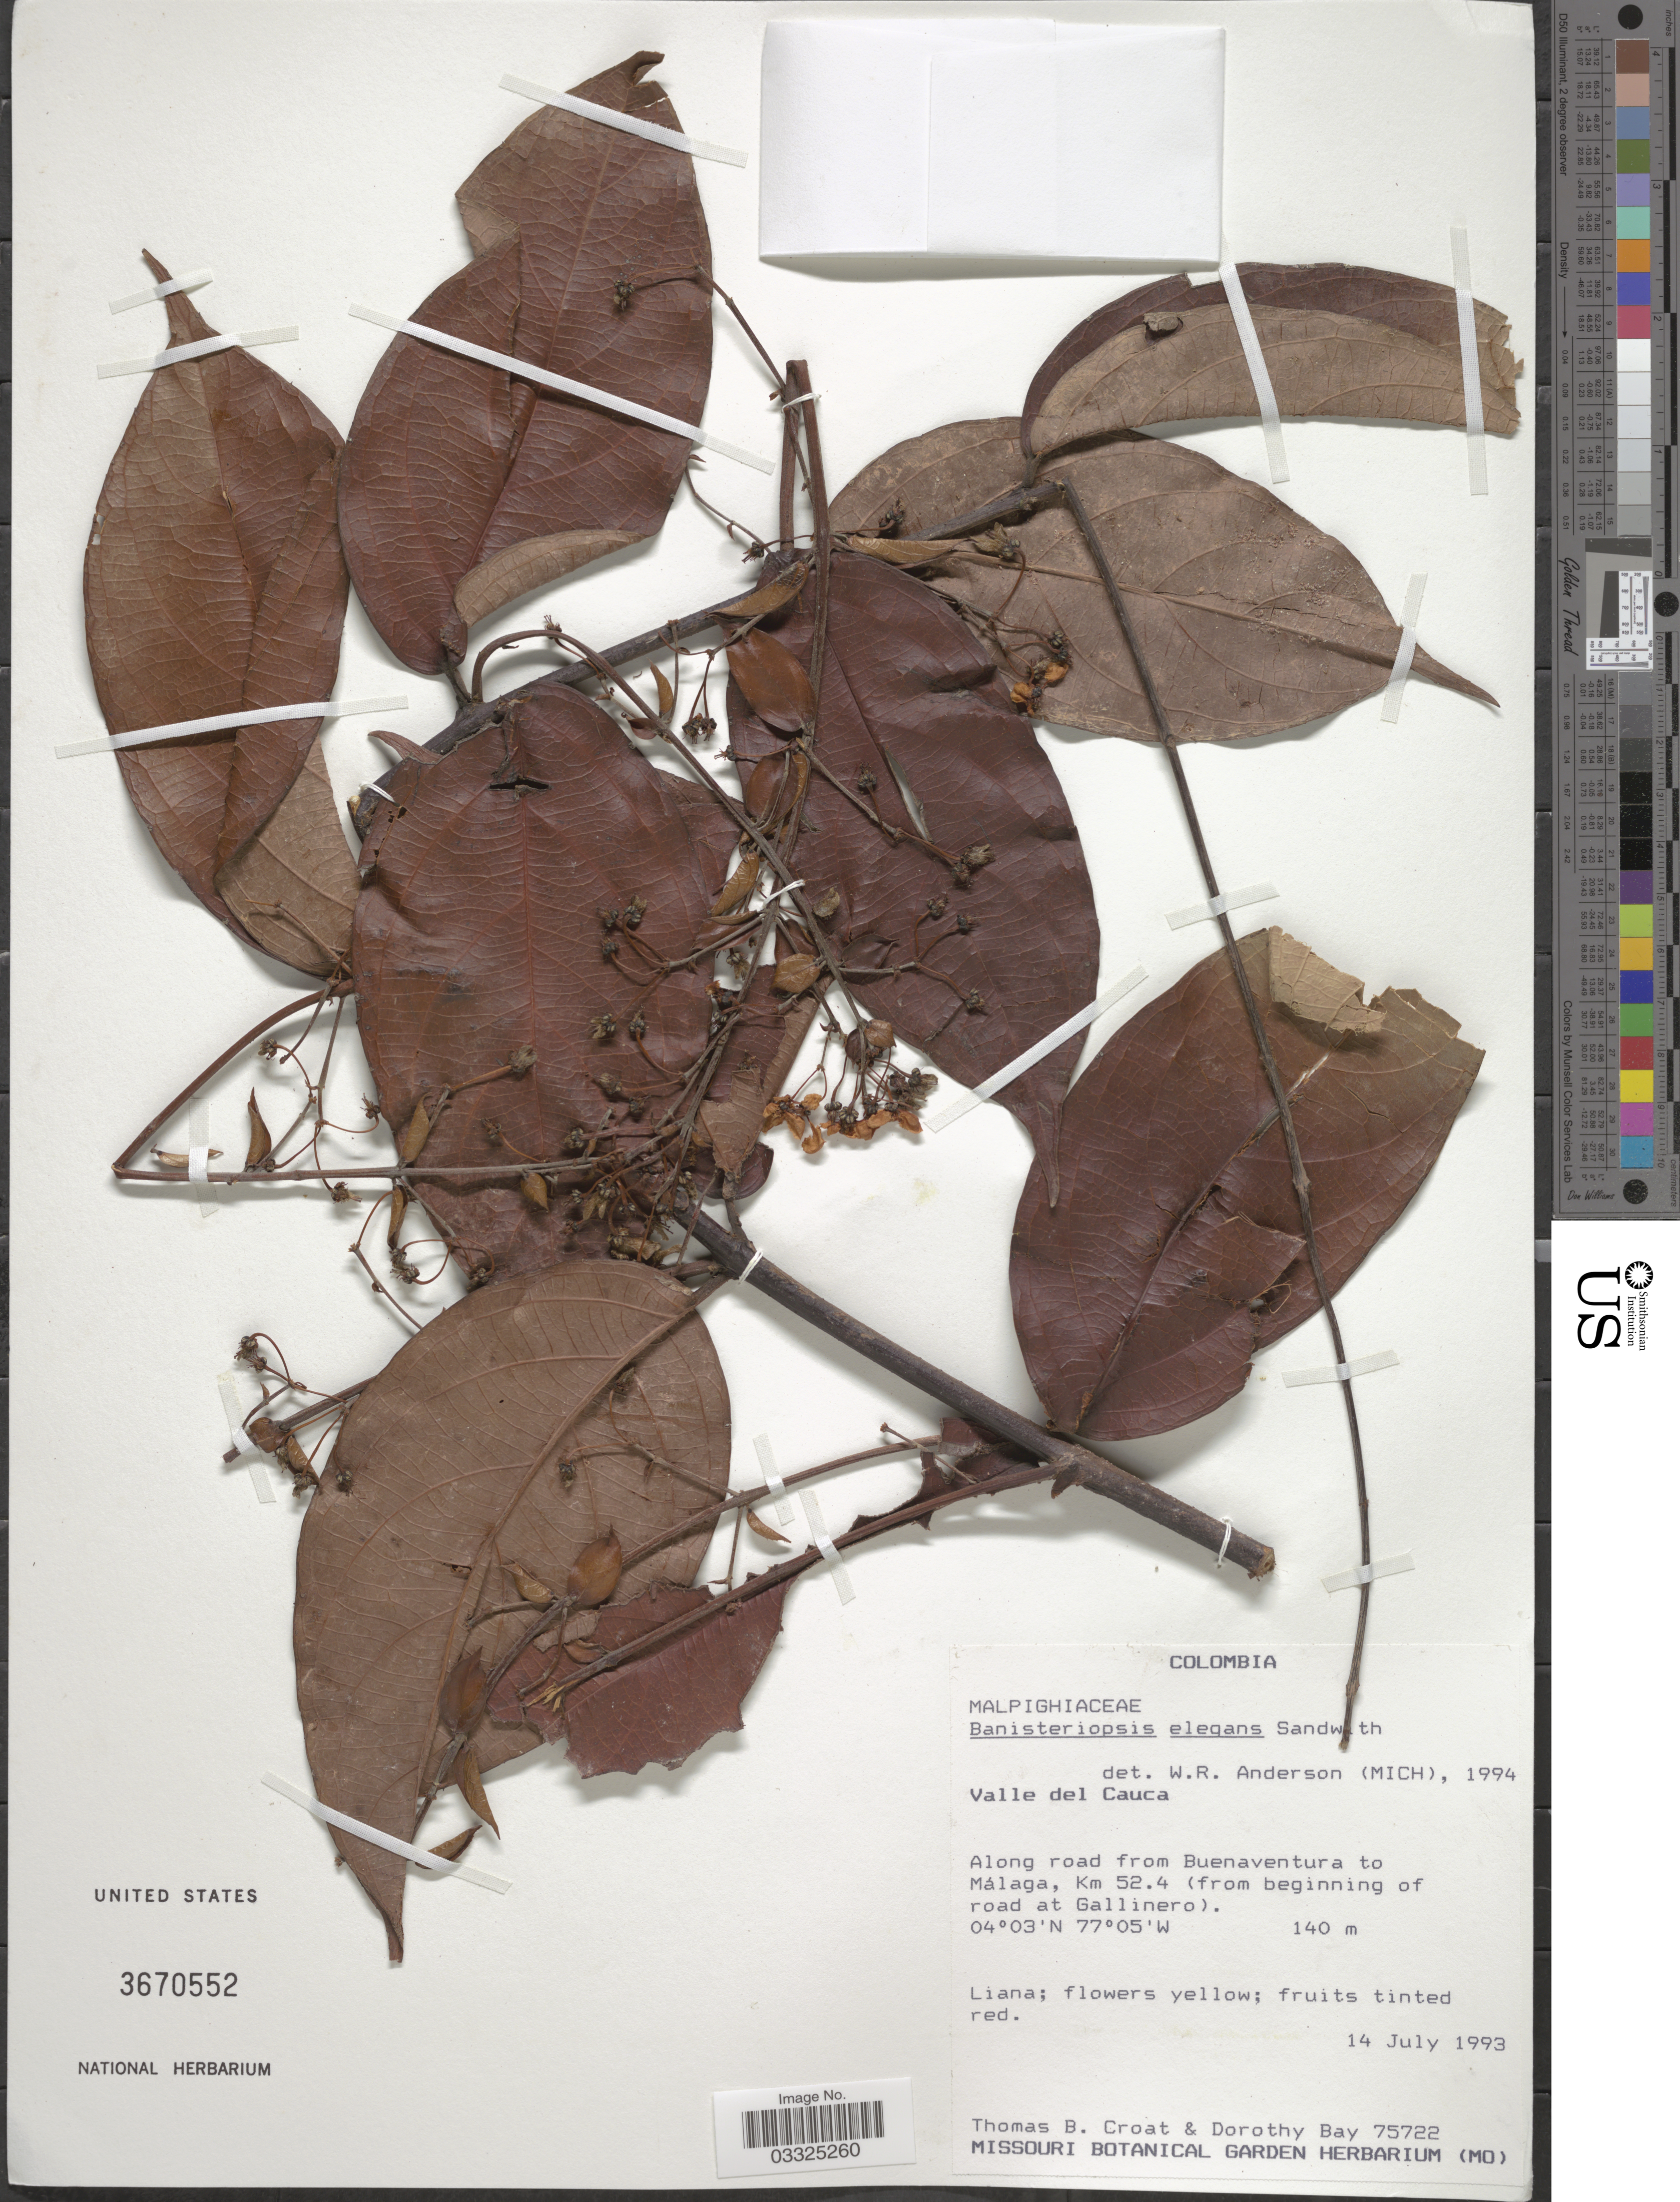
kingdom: Plantae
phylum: Tracheophyta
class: Magnoliopsida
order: Malpighiales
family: Malpighiaceae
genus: Banisteriopsis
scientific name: Banisteriopsis elegans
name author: (Triana & Planch.) Sandwith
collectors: T. B. Croat & D. C. Bay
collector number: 75722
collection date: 1993-07-14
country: Colombia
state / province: Valle del Cauca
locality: Along road from Buenaventura to Málaga, Km 52.4 (from beginning of road at Gallinero).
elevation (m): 140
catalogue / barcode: US 3670552